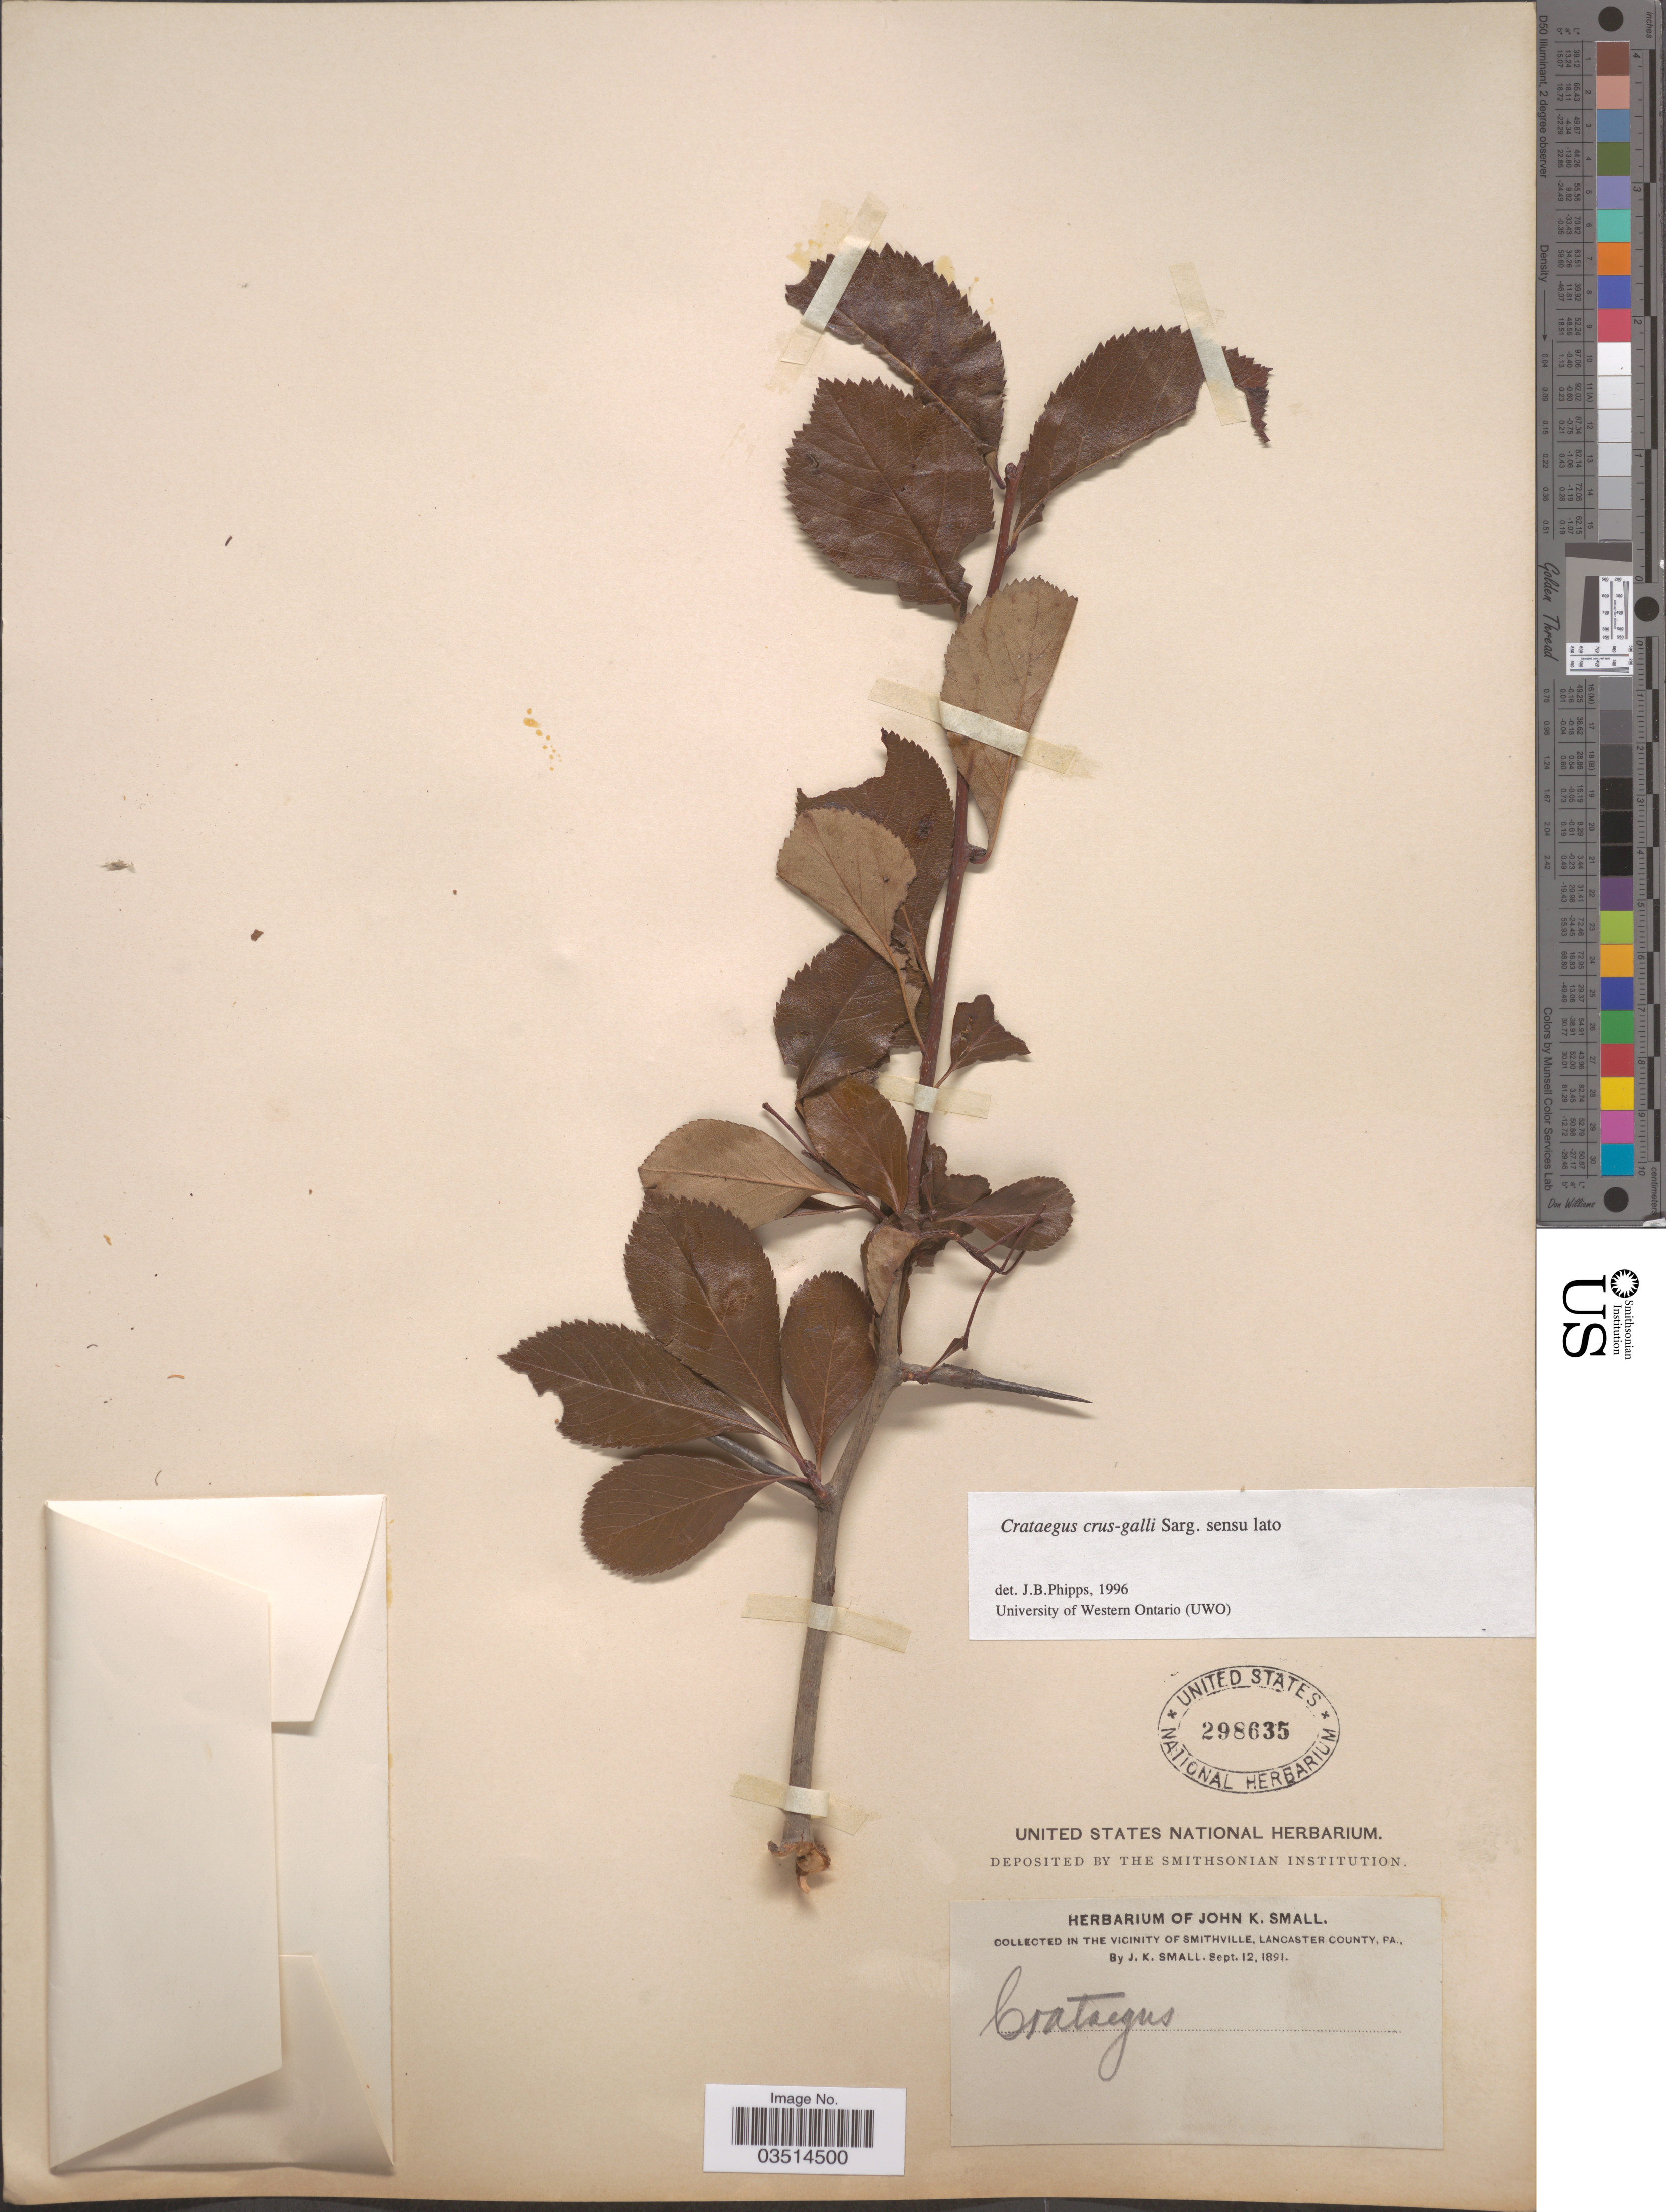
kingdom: Plantae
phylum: Tracheophyta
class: Magnoliopsida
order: Rosales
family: Rosaceae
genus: Crataegus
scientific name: Crataegus crus-galli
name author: L.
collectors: J. K. Small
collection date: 1891-09-12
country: United States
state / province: Pennsylvania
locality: In the Vicinity of Smithville, Lancaster County.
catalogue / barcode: US 298635